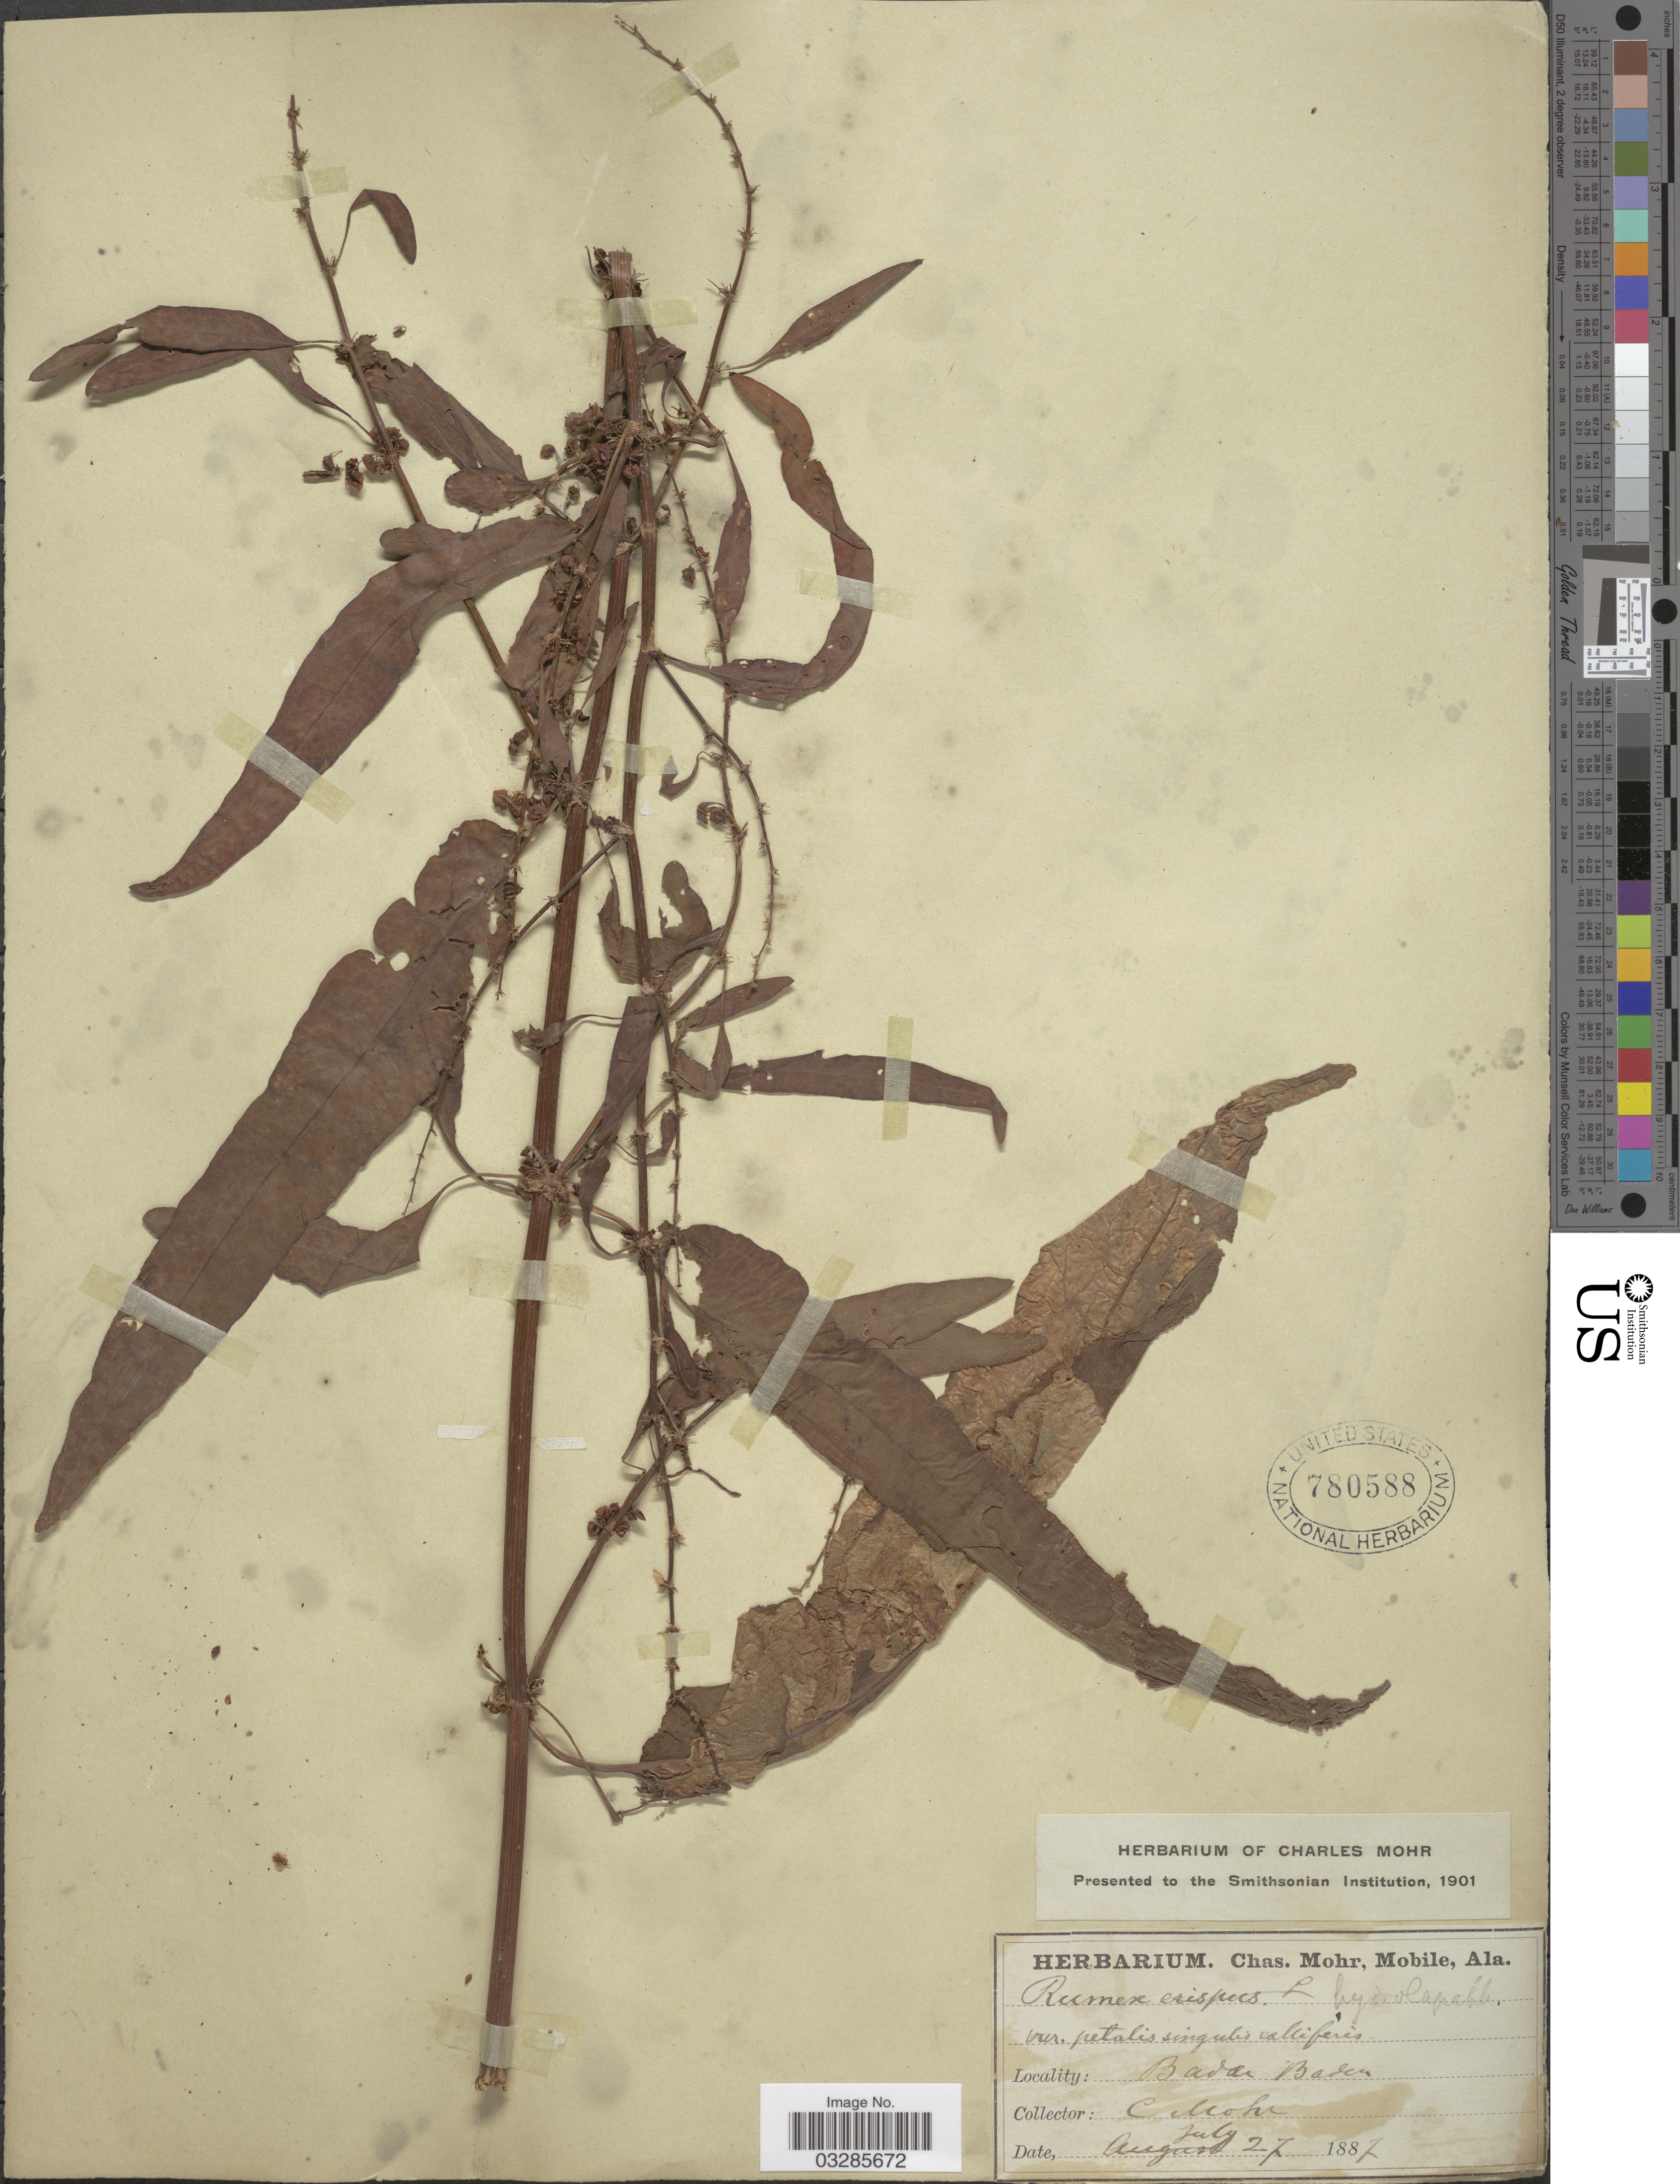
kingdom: Plantae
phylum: Tracheophyta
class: Magnoliopsida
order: Caryophyllales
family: Polygonaceae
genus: Rumex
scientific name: Rumex crispus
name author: L.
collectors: Mohr, C. T. (herbarium)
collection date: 1887-07-27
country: Germany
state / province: Baden-Württemberg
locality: Baden Baden.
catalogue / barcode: US 780588